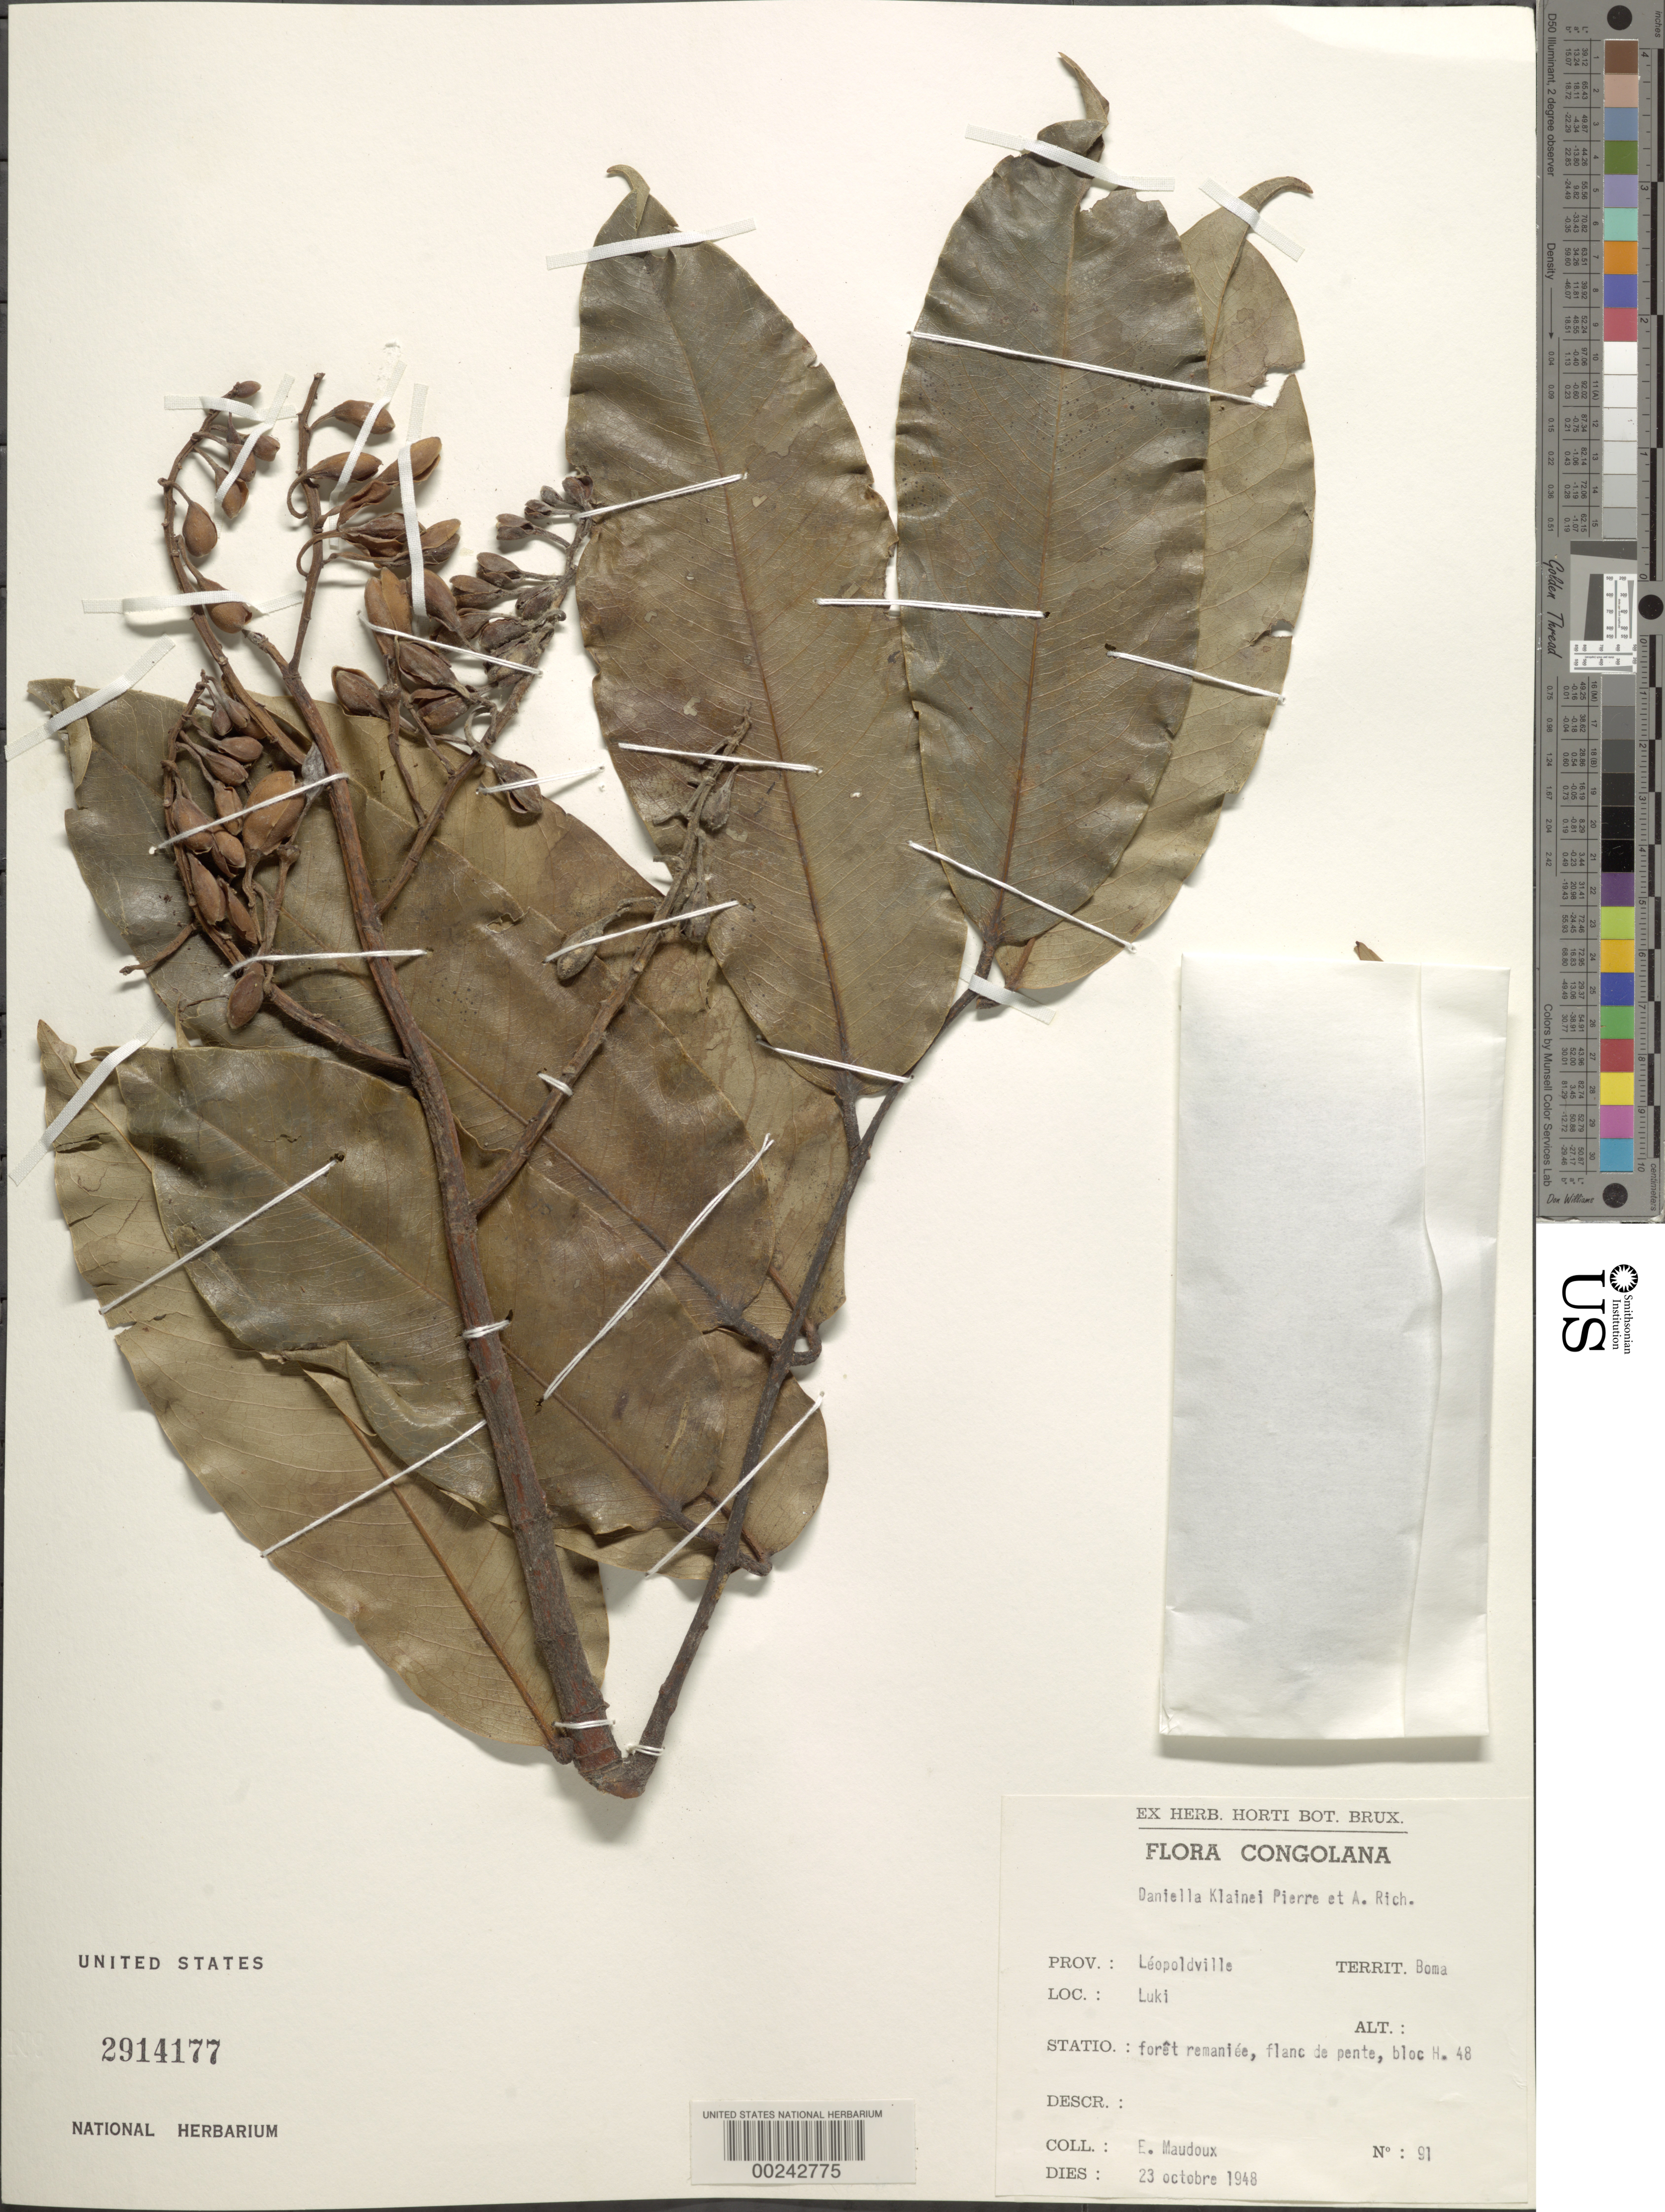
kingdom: Plantae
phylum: Tracheophyta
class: Magnoliopsida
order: Fabales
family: Fabaceae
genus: Daniellia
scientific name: Daniellia klainei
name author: Pierre ex A. Chev.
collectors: E. Maudoux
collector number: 91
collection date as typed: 23 Oct 1948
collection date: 1948-10-23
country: Congo, Democratic Republic of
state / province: Kinshasa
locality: Leopoldville district, luki; boma territ.; bloc h.48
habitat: Disturbed forest, side of slope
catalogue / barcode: US 2914177